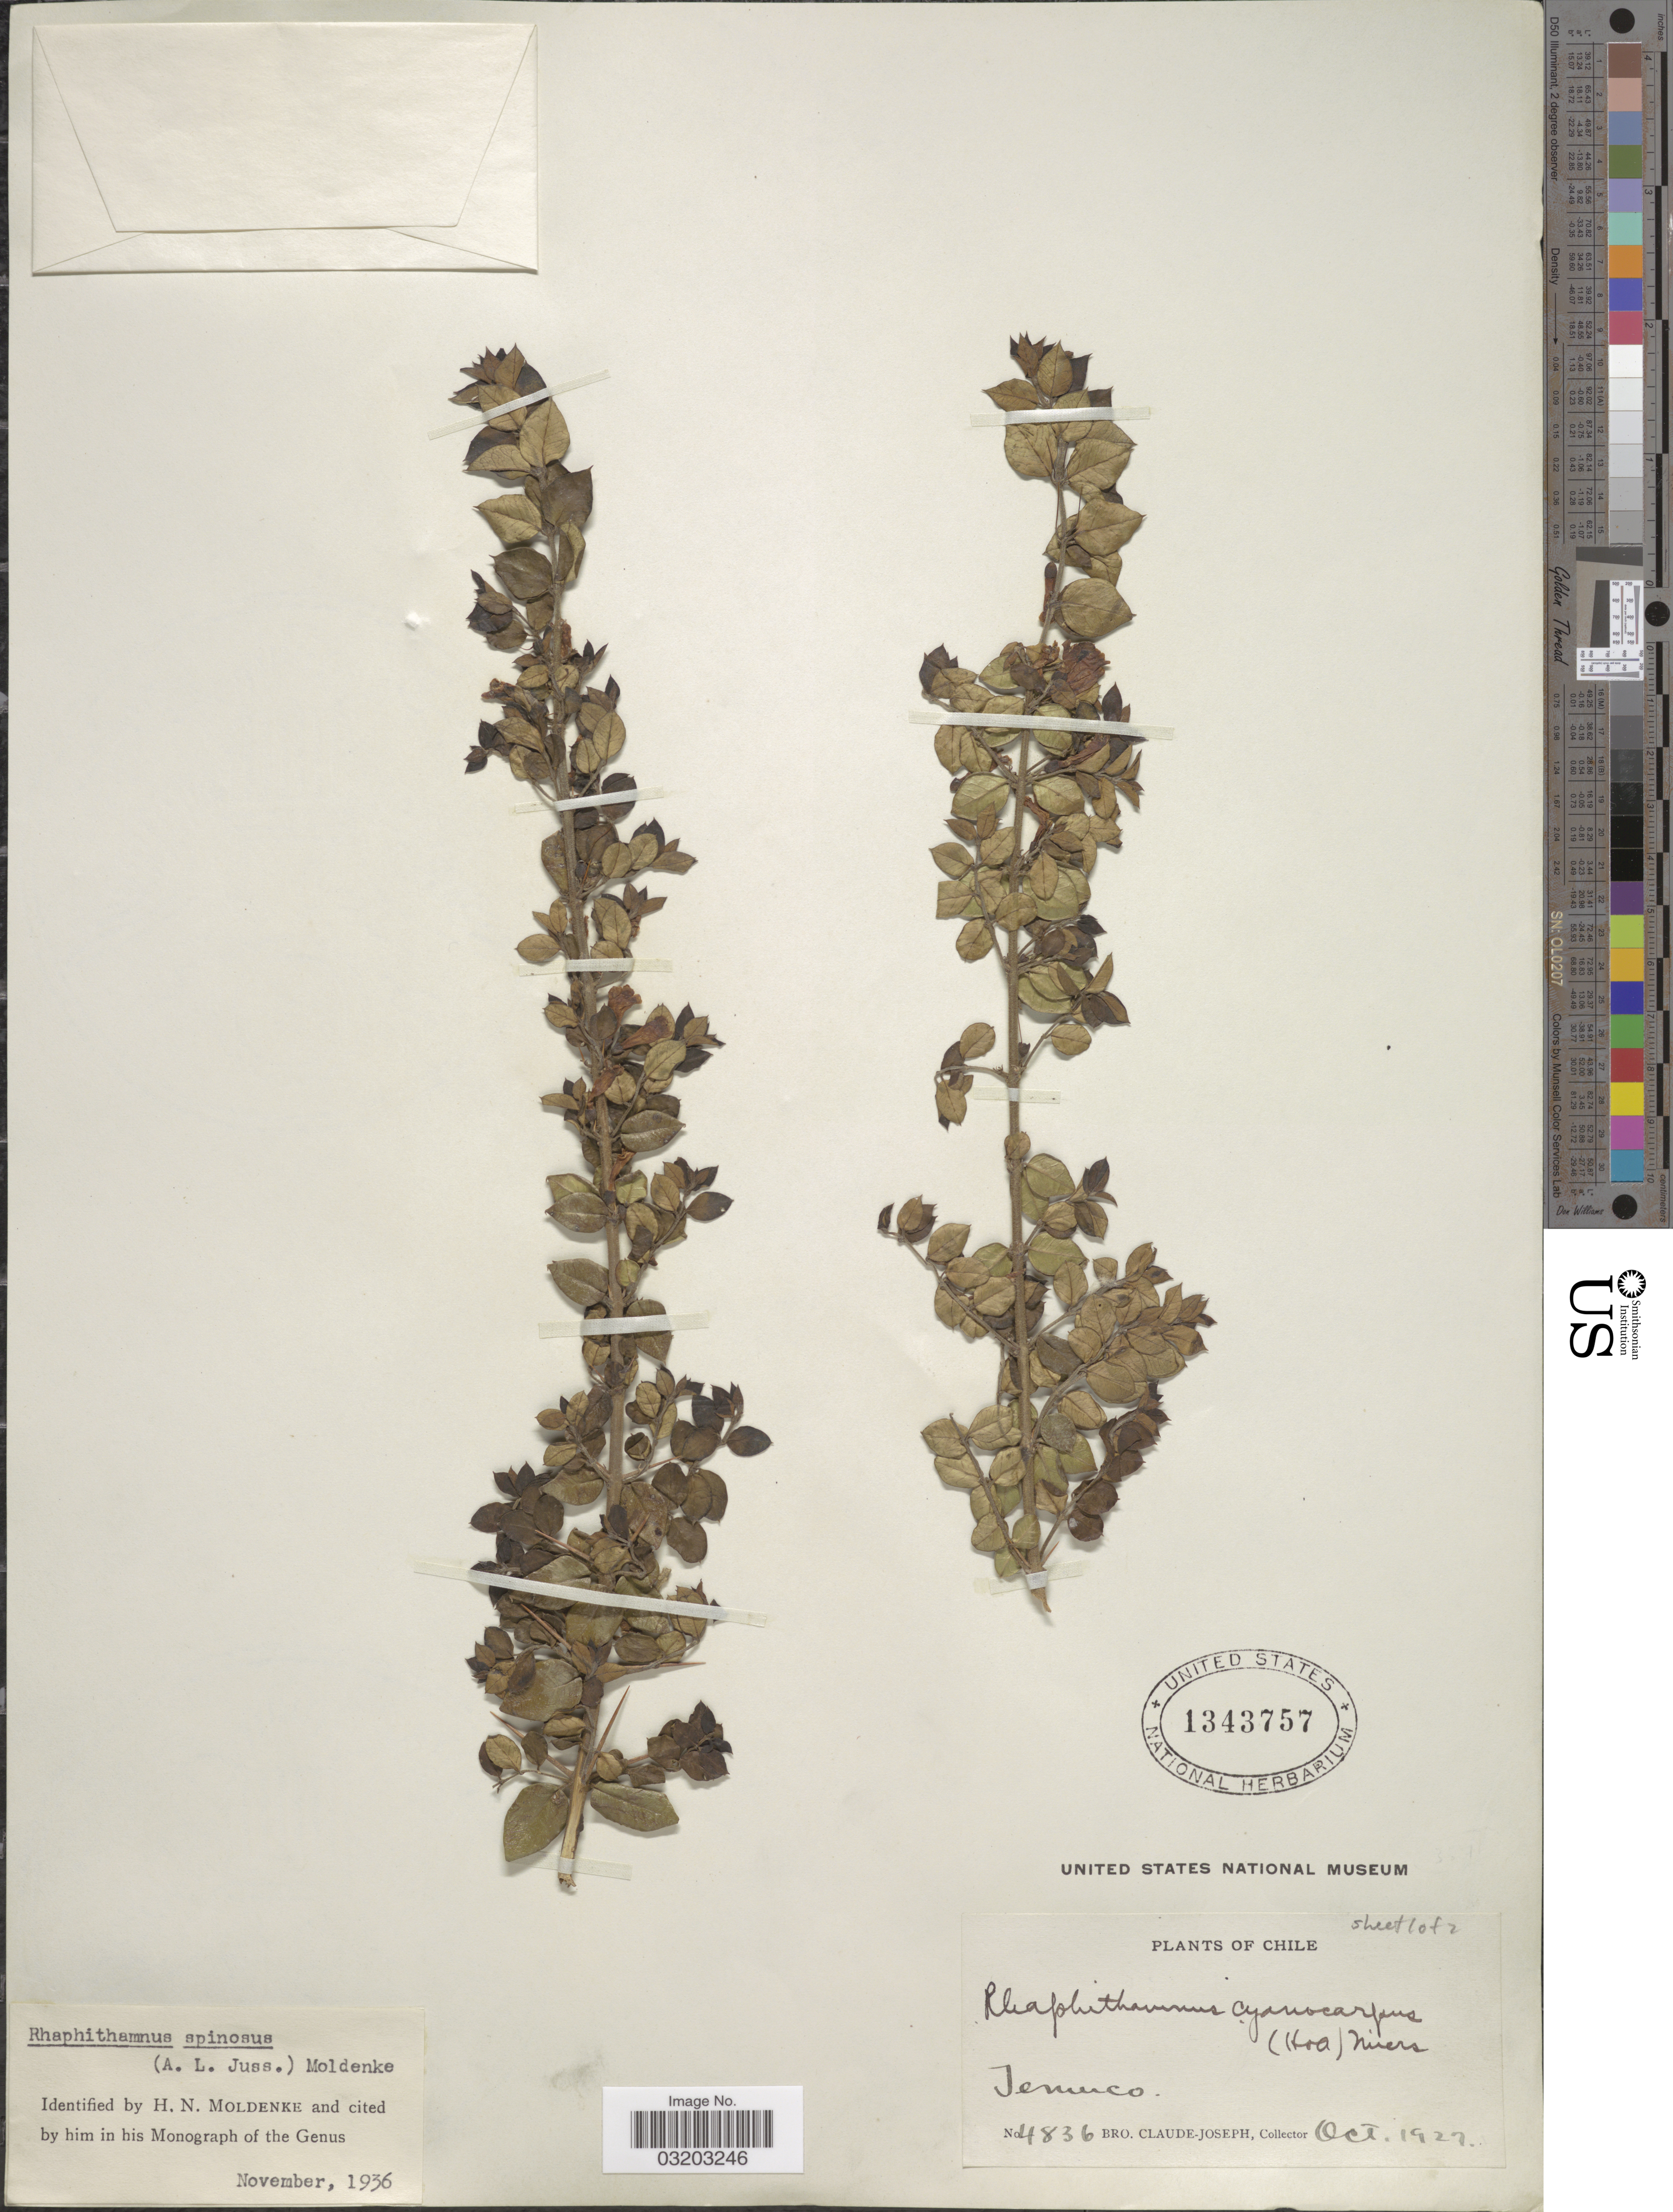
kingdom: Plantae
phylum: Tracheophyta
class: Magnoliopsida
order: Lamiales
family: Verbenaceae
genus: Rhaphithamnus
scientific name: Rhaphithamnus spinosus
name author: (Juss.) Moldenke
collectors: Bro. Claude-Joseph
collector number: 4836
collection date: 1927-10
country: Chile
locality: Temuco.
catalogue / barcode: US 1343757